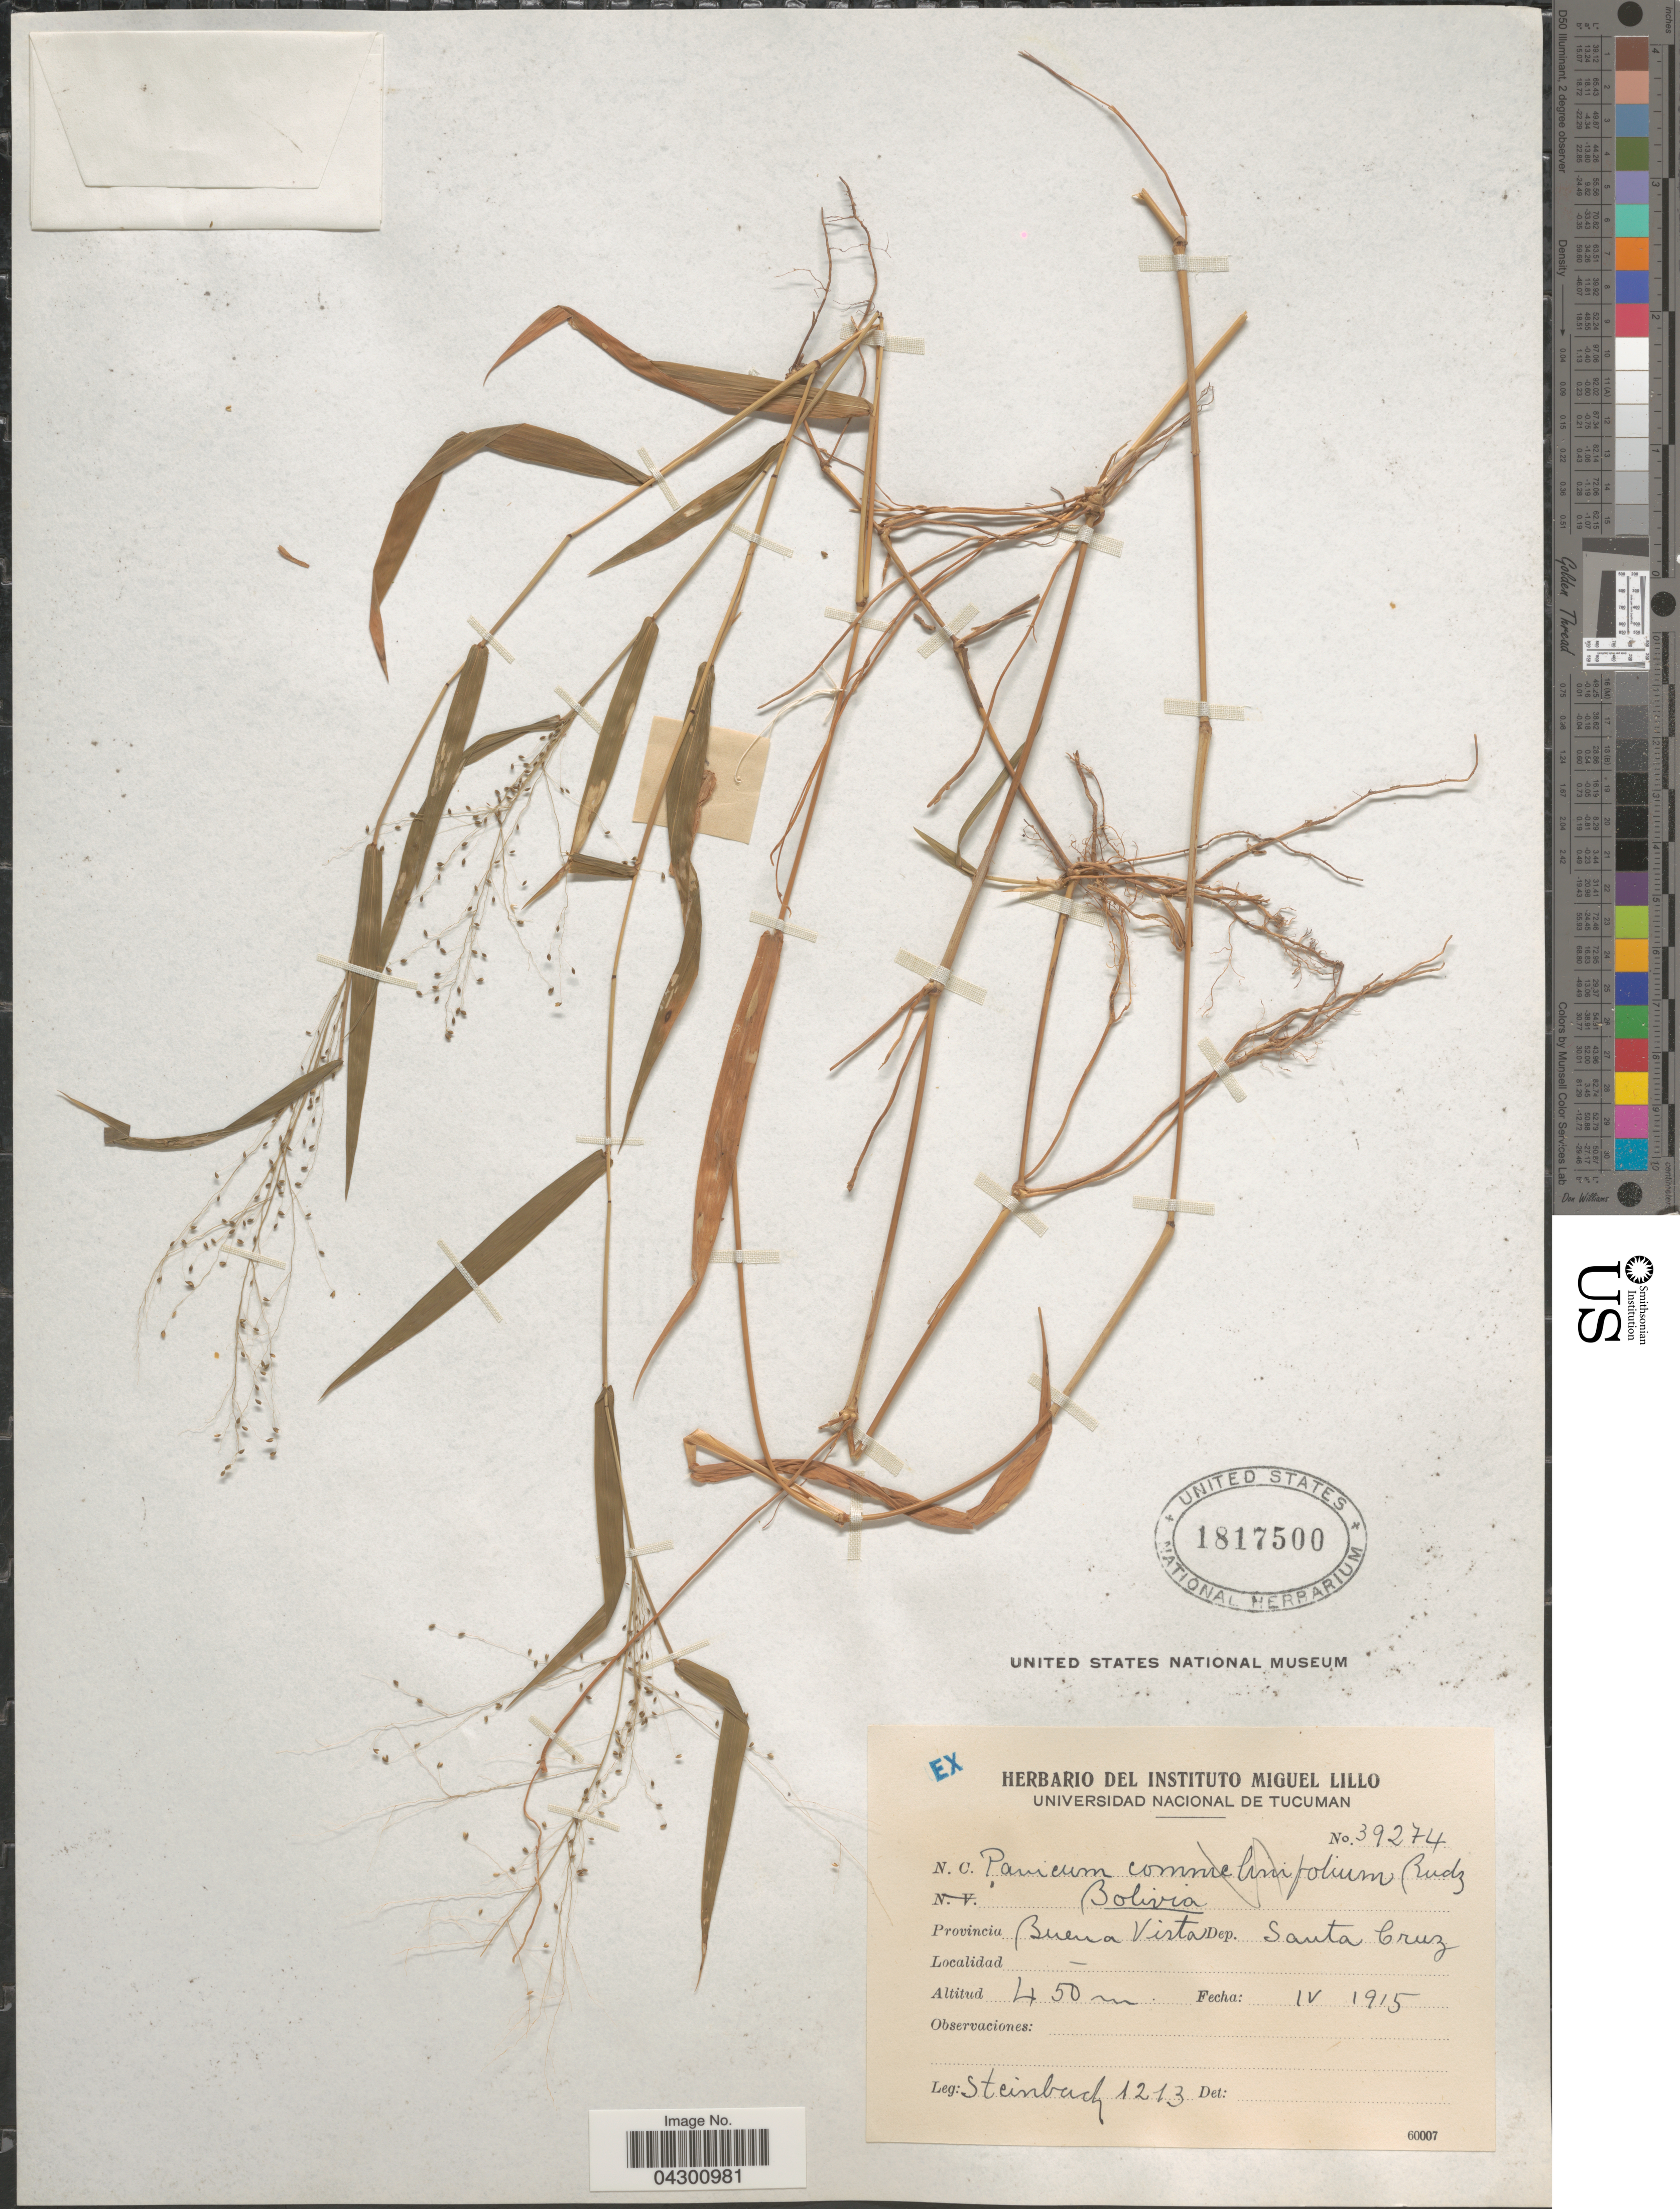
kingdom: Plantae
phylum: Tracheophyta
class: Liliopsida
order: Poales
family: Poaceae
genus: Panicum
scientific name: Panicum trichanthum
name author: Nees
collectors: Steinbach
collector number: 1213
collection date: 1915-04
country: Bolivia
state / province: Santa Cruz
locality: Provincia Buena Vista. Dep. Santa Cruz.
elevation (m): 450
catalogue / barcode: US 1817500